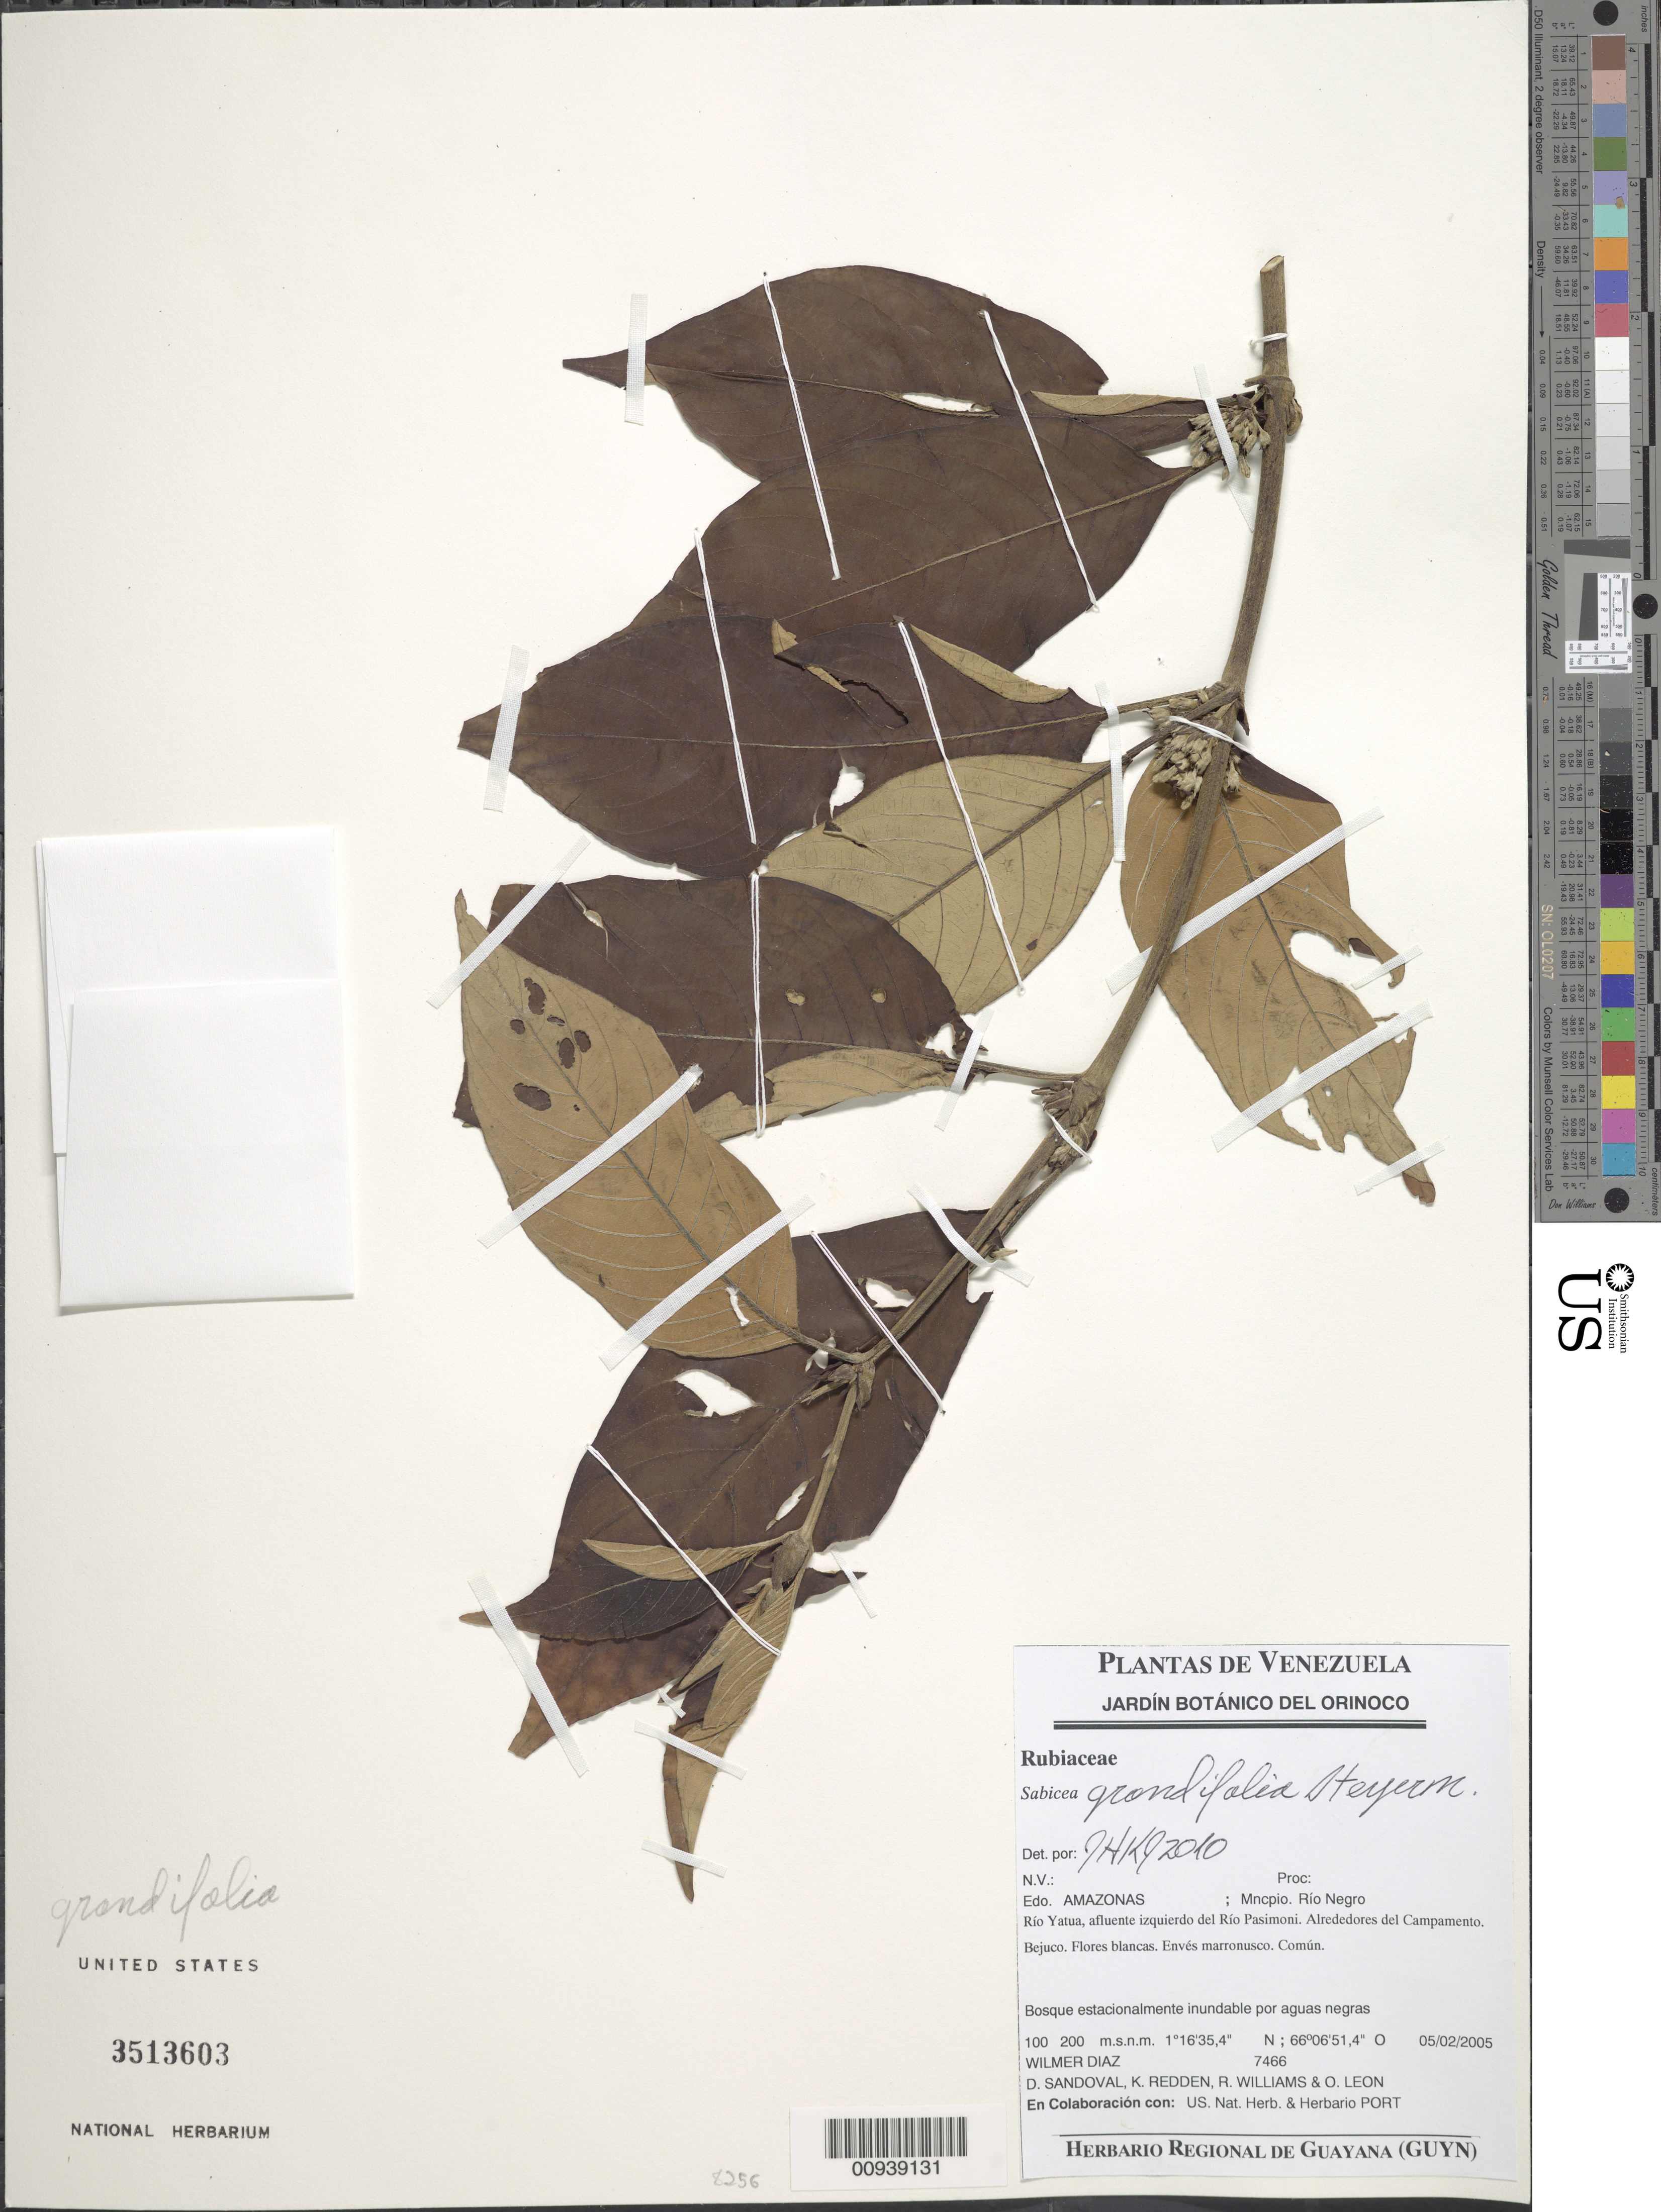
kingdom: Plantae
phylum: Tracheophyta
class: Magnoliopsida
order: Gentianales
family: Rubiaceae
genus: Sabicea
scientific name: Sabicea sp.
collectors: W. Díaz P., D. Sandoval, K. M. Redden, R. Williams & O. León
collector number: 7466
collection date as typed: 5-Feb-05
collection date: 2005-02-05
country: Venezuela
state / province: Amazonas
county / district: Río Negro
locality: Río Yatua, afluente izquierdo del Río Pasimoni, alrededores del Campamento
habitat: Bosque estacionalmente inundable por aguas negras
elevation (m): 100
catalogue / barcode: US 3513603